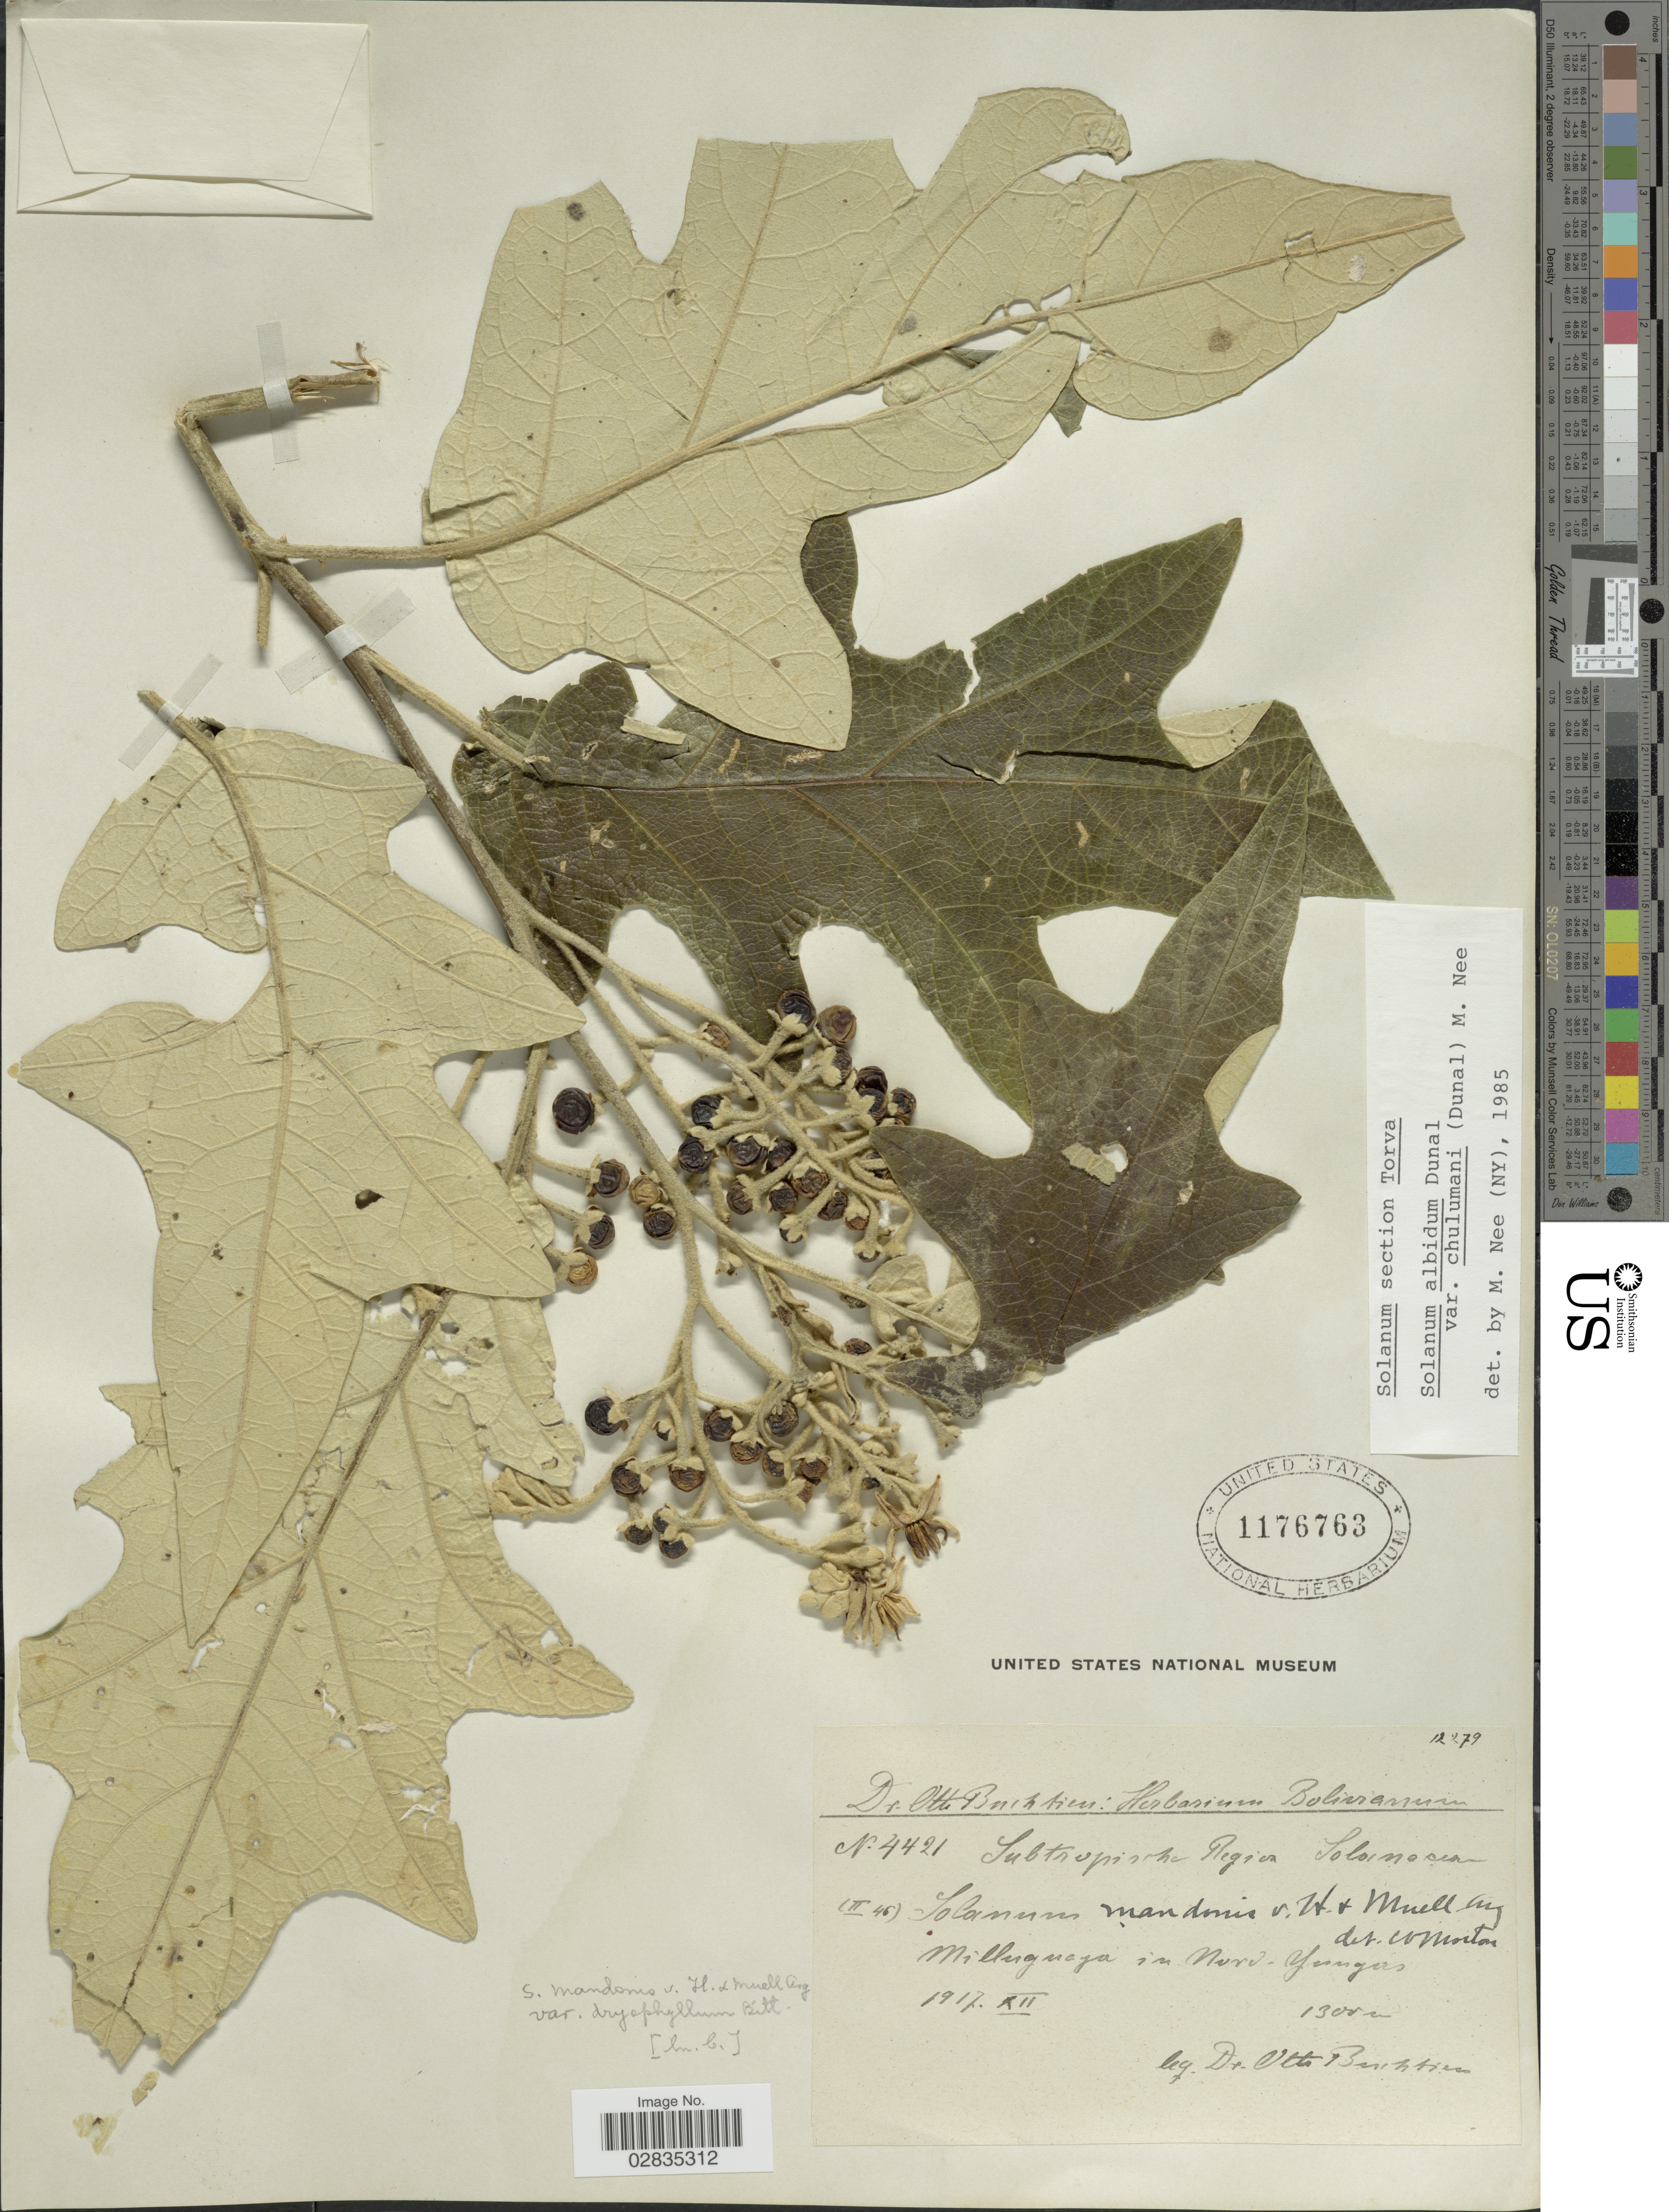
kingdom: Plantae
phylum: Tracheophyta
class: Magnoliopsida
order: Solanales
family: Solanaceae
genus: Solanum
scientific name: Solanum albidum var. chulumani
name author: (Dunal) M. Nee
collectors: O. Buchtien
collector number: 4421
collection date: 1917-12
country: Bolivia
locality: Milluguaya in Nord-Yungas.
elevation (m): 1300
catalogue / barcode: US 1176763